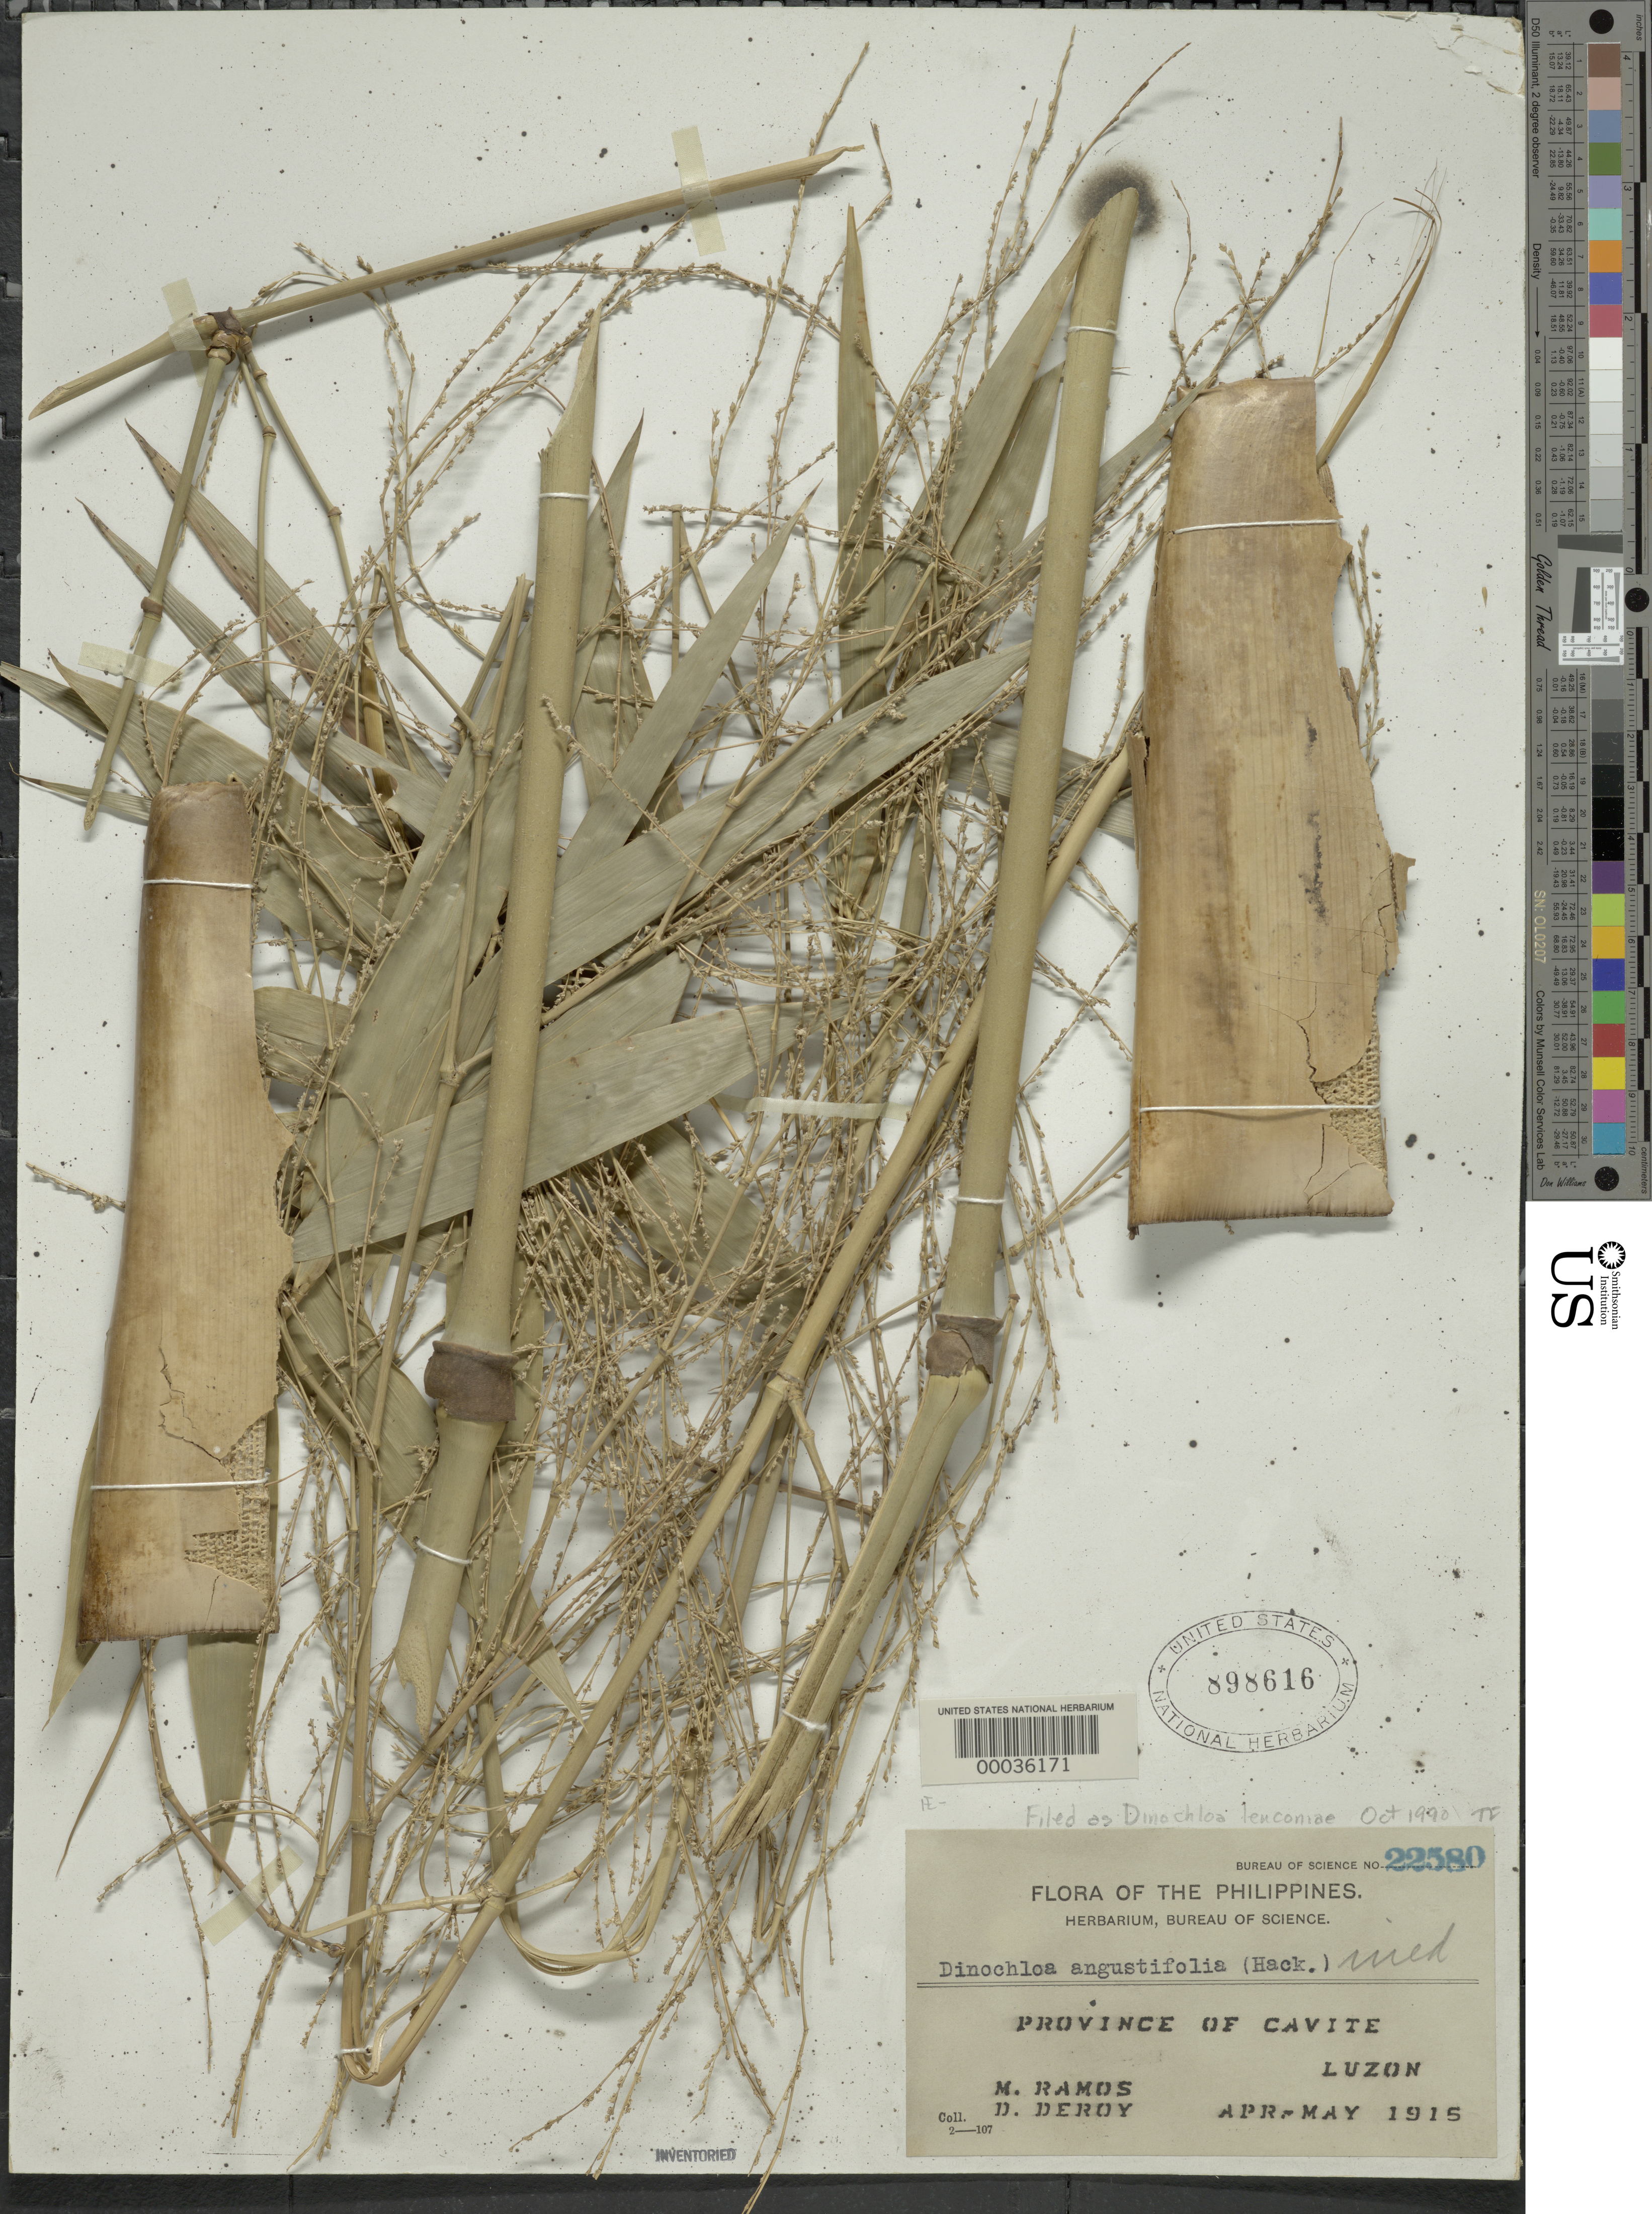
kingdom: Plantae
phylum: Tracheophyta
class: Liliopsida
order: Poales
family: Poaceae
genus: Dinochloa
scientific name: Dinochloa luconiae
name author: (Munro) Merr.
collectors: M. Ramos & D. Deroy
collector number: Pbs 22580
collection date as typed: Apr 1915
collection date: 1915-04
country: Philippines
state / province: Calabarzon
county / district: Cavite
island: Luzon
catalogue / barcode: US 898616